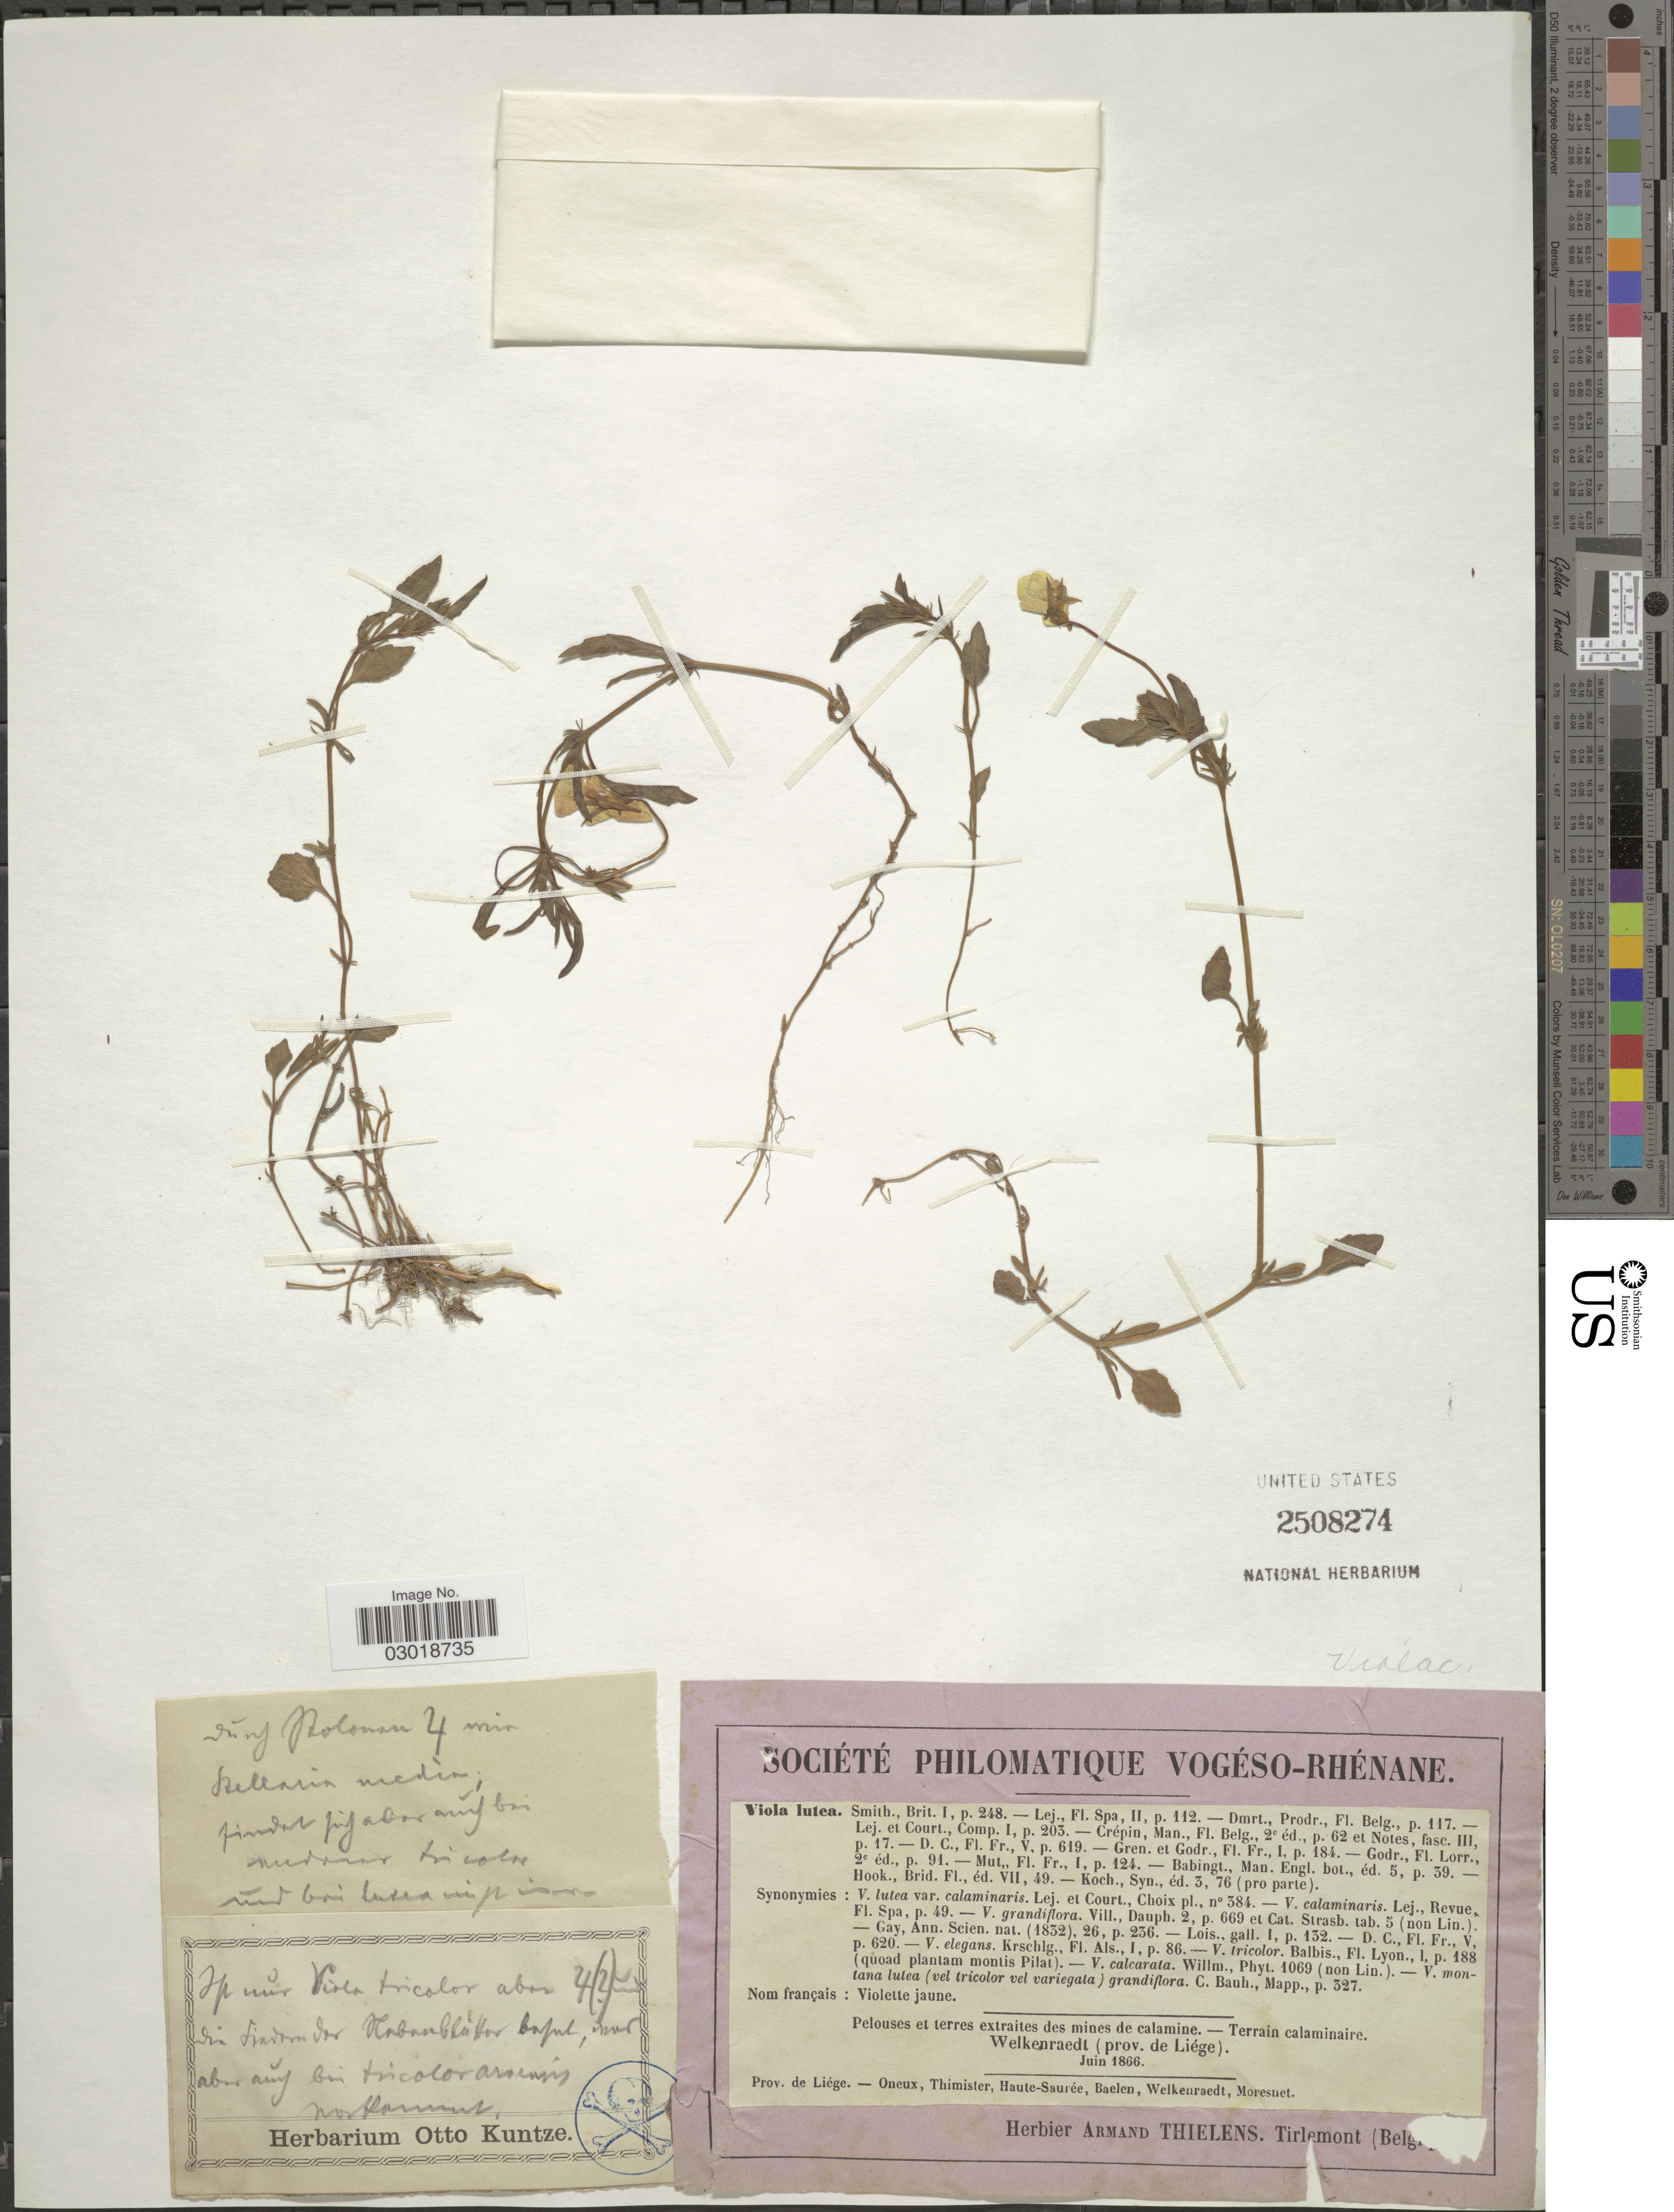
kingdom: Plantae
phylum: Tracheophyta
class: Magnoliopsida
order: Malpighiales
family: Violaceae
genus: Viola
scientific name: Viola lutea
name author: Huds.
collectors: ex herb. Armand Thielens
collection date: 1866-06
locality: Pelouses et terres extraites des mines de calamine. - Terrain calaminaire. Welkenraedt (prov. de Liége). Prov. de Liége. - Oneux, Thimister, Haute-Saurée, Baelen, Welkenraedt, Moresnet.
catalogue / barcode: US 2508274